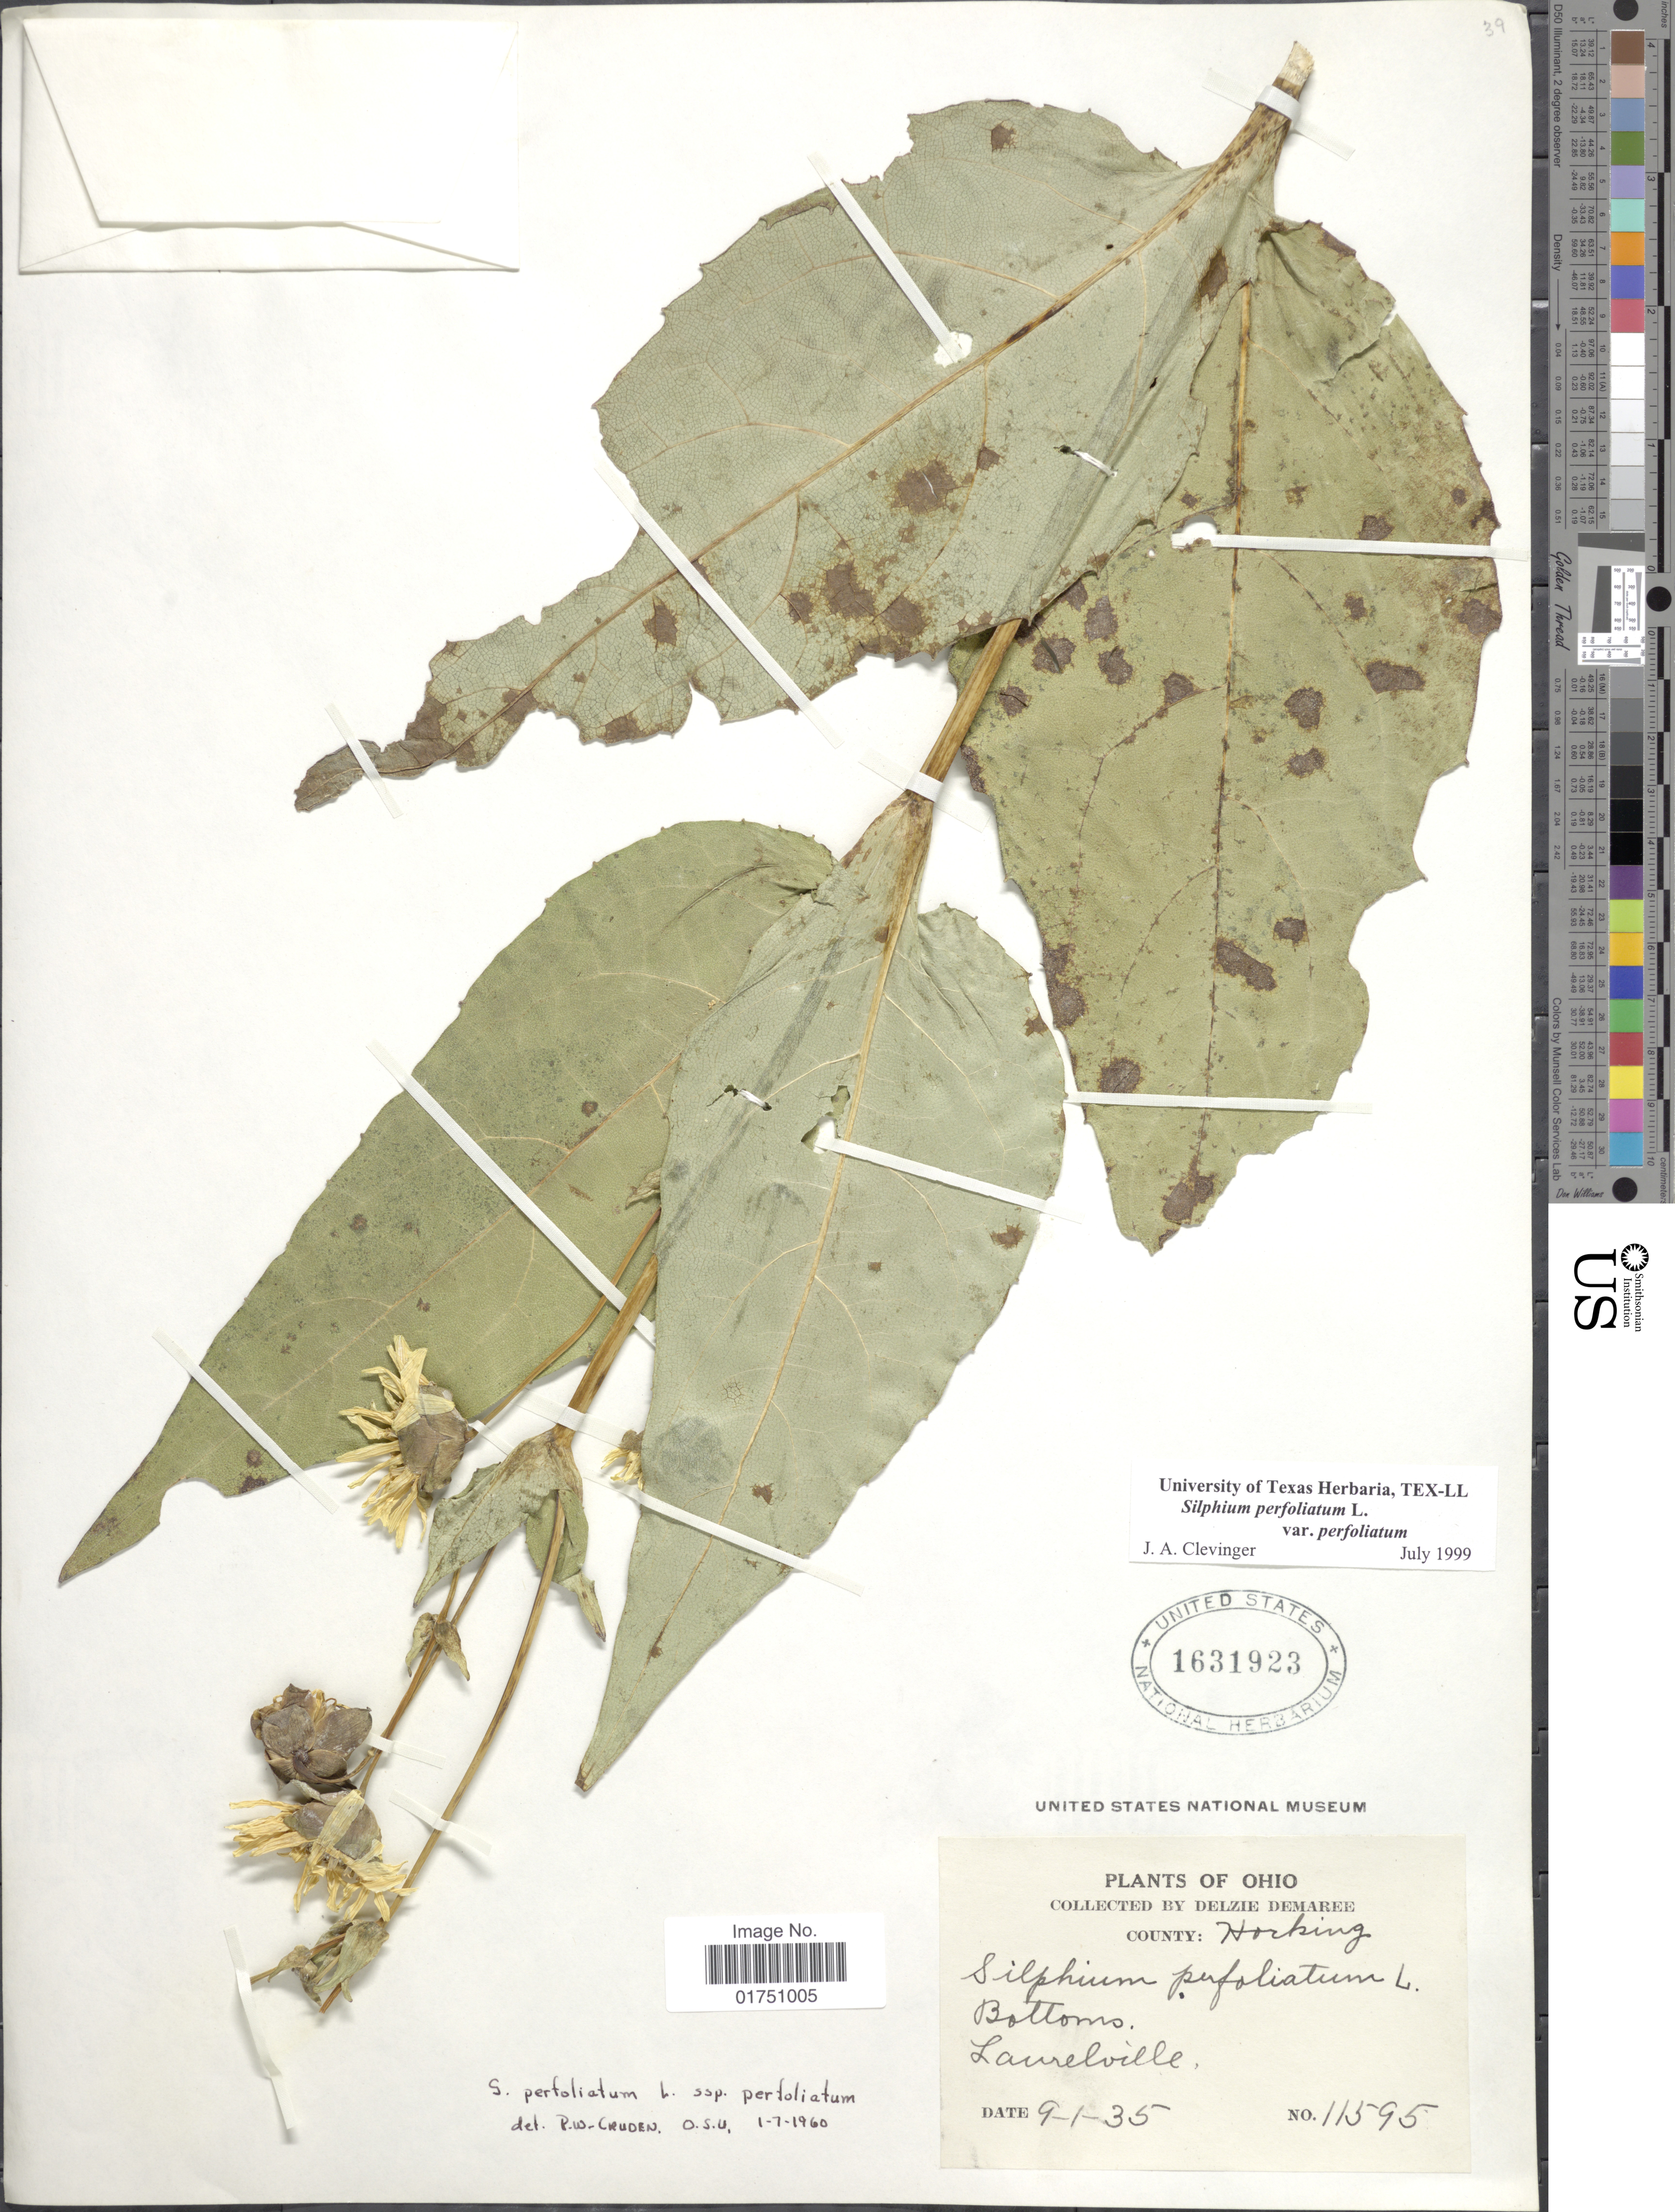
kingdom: Plantae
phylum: Tracheophyta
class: Magnoliopsida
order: Asterales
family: Asteraceae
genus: Silphium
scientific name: Silphium perfoliatum var. perfoliatum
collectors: D. Demaree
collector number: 11595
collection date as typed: Transcribed d/m/y: 1/9/35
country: United States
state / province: Ohio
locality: Bottoms. Laurelville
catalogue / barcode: US 1631923